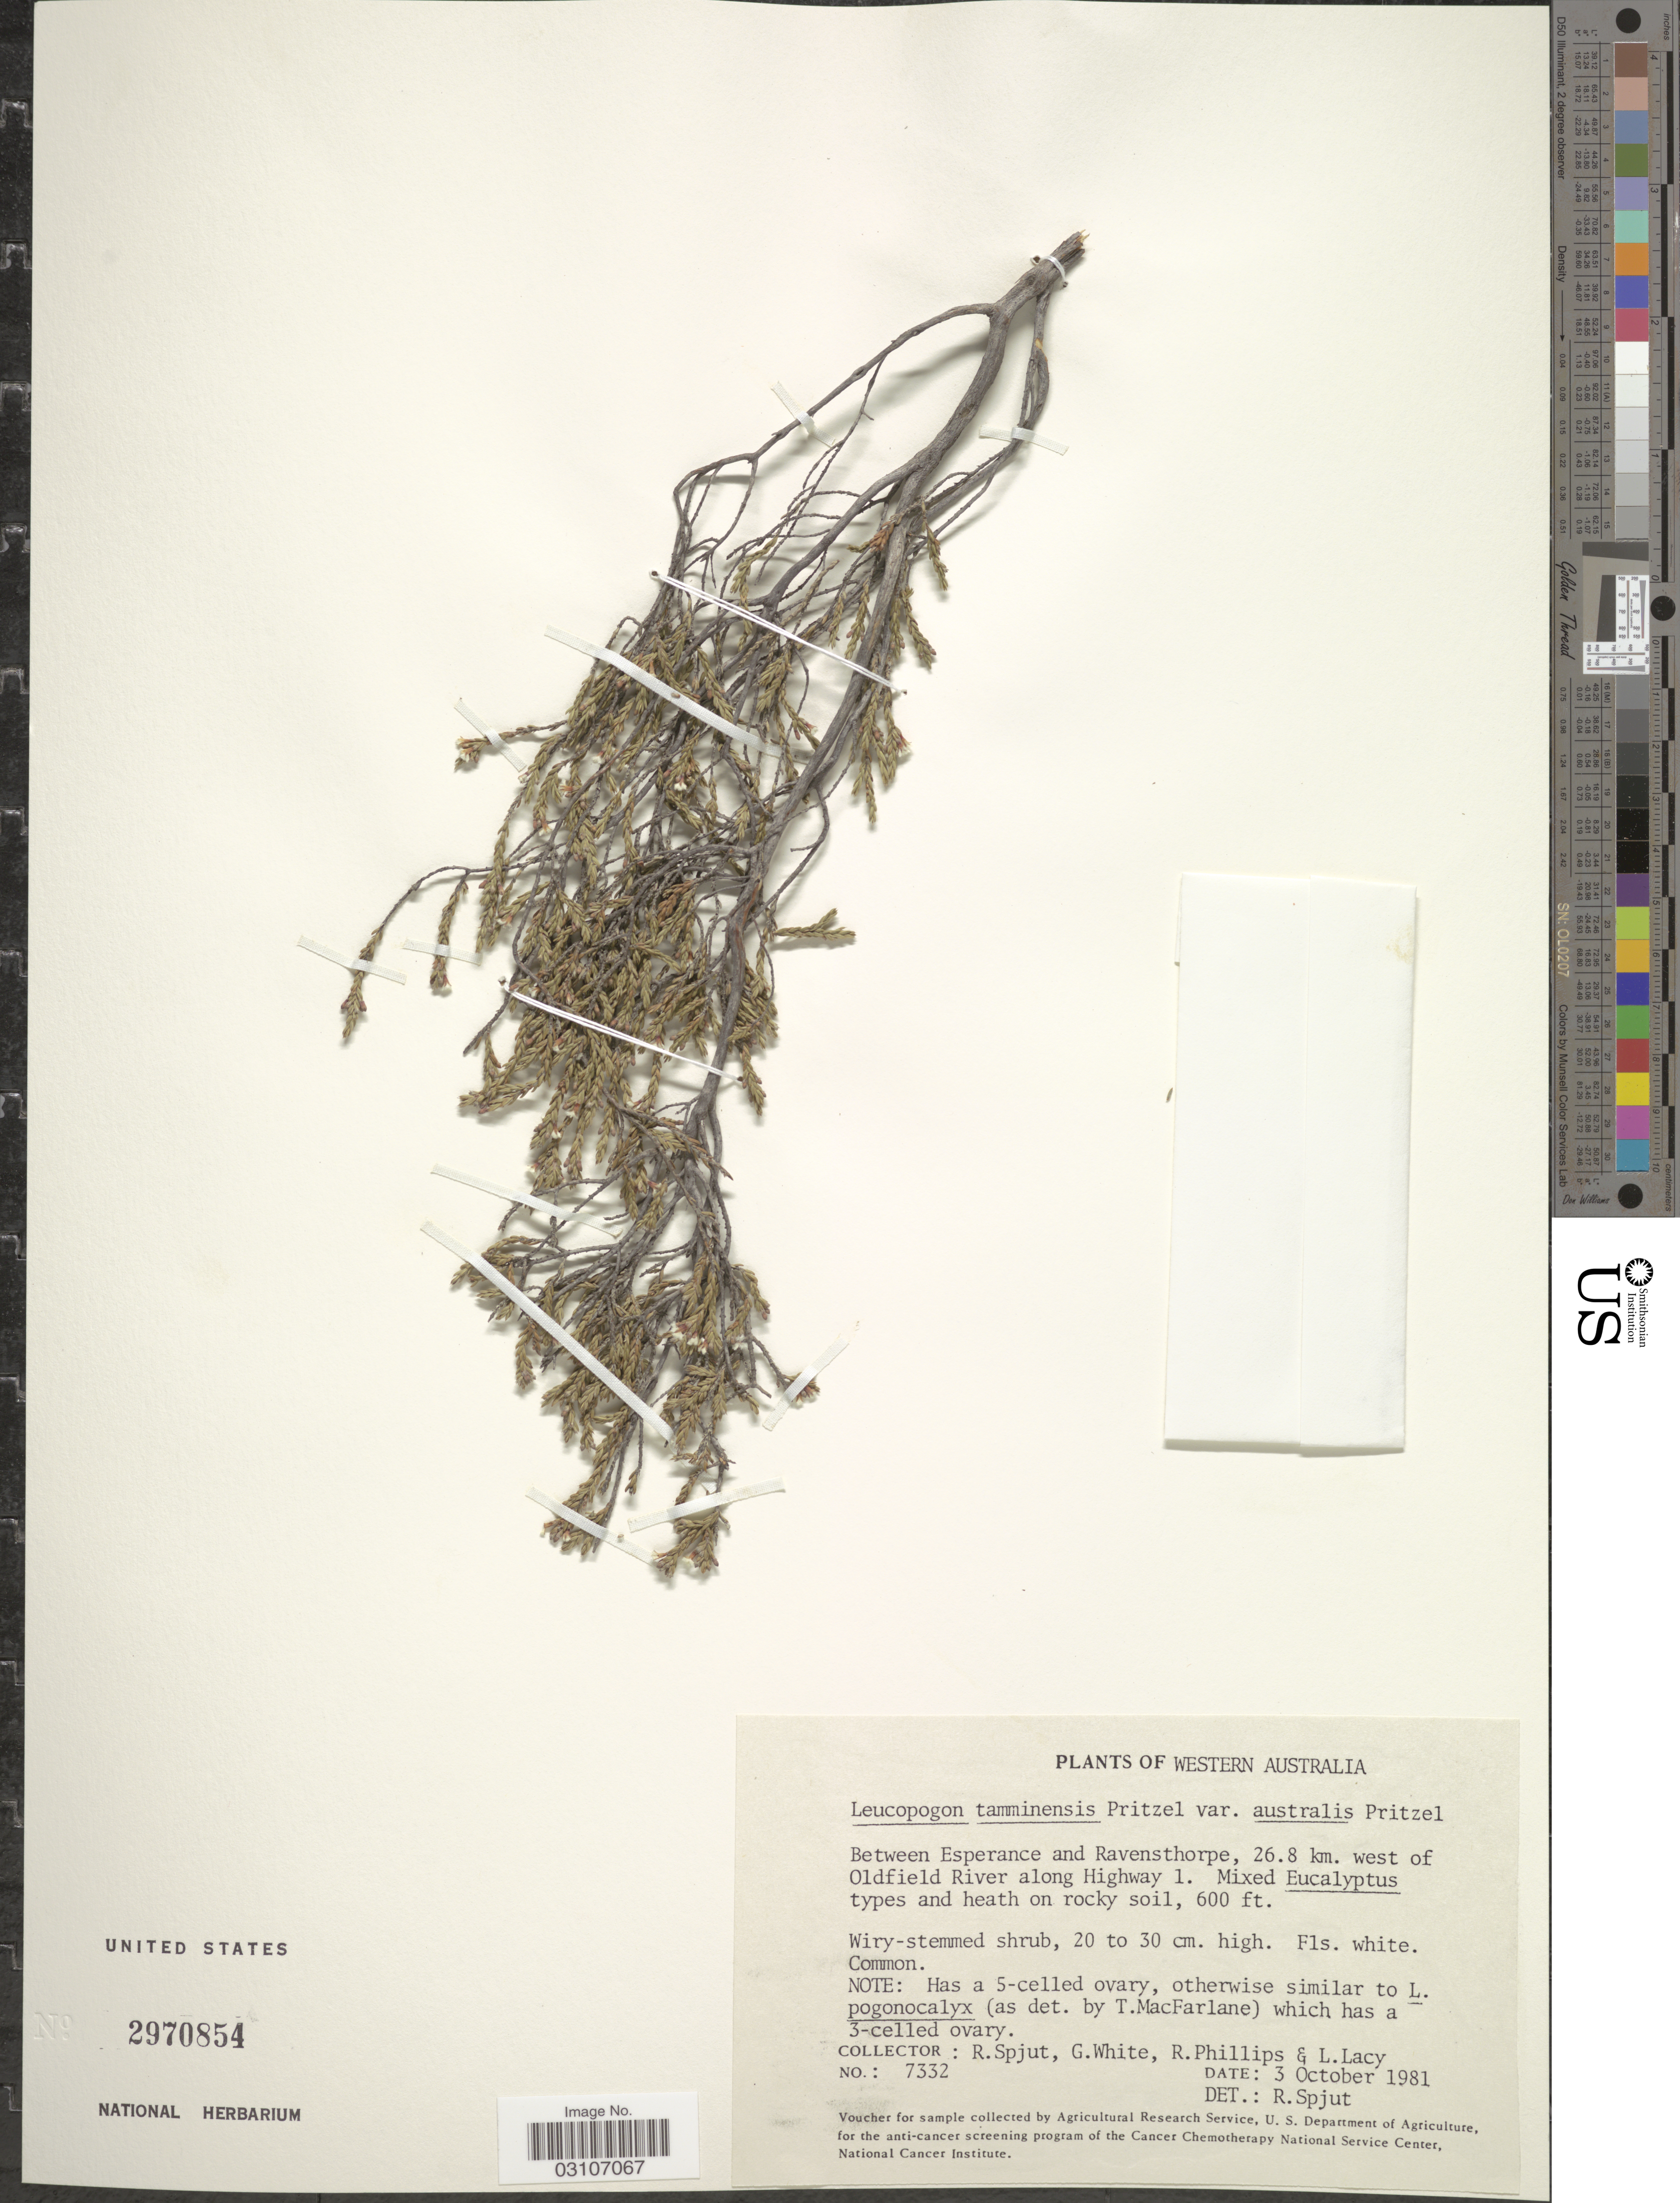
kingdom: Plantae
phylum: Tracheophyta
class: Magnoliopsida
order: Ericales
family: Ericaceae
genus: Leucopogon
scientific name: Leucopogon tamminensis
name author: E. Pritz.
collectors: R. Spjut, G. White, R. Phillips & L. Lacy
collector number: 7332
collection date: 1981-10-03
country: Australia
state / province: Western Australia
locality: Between Esperance and Ravensthorpe, 26.8 km. west of Oldfield River along Highway 1.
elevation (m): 183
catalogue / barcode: US 2970854